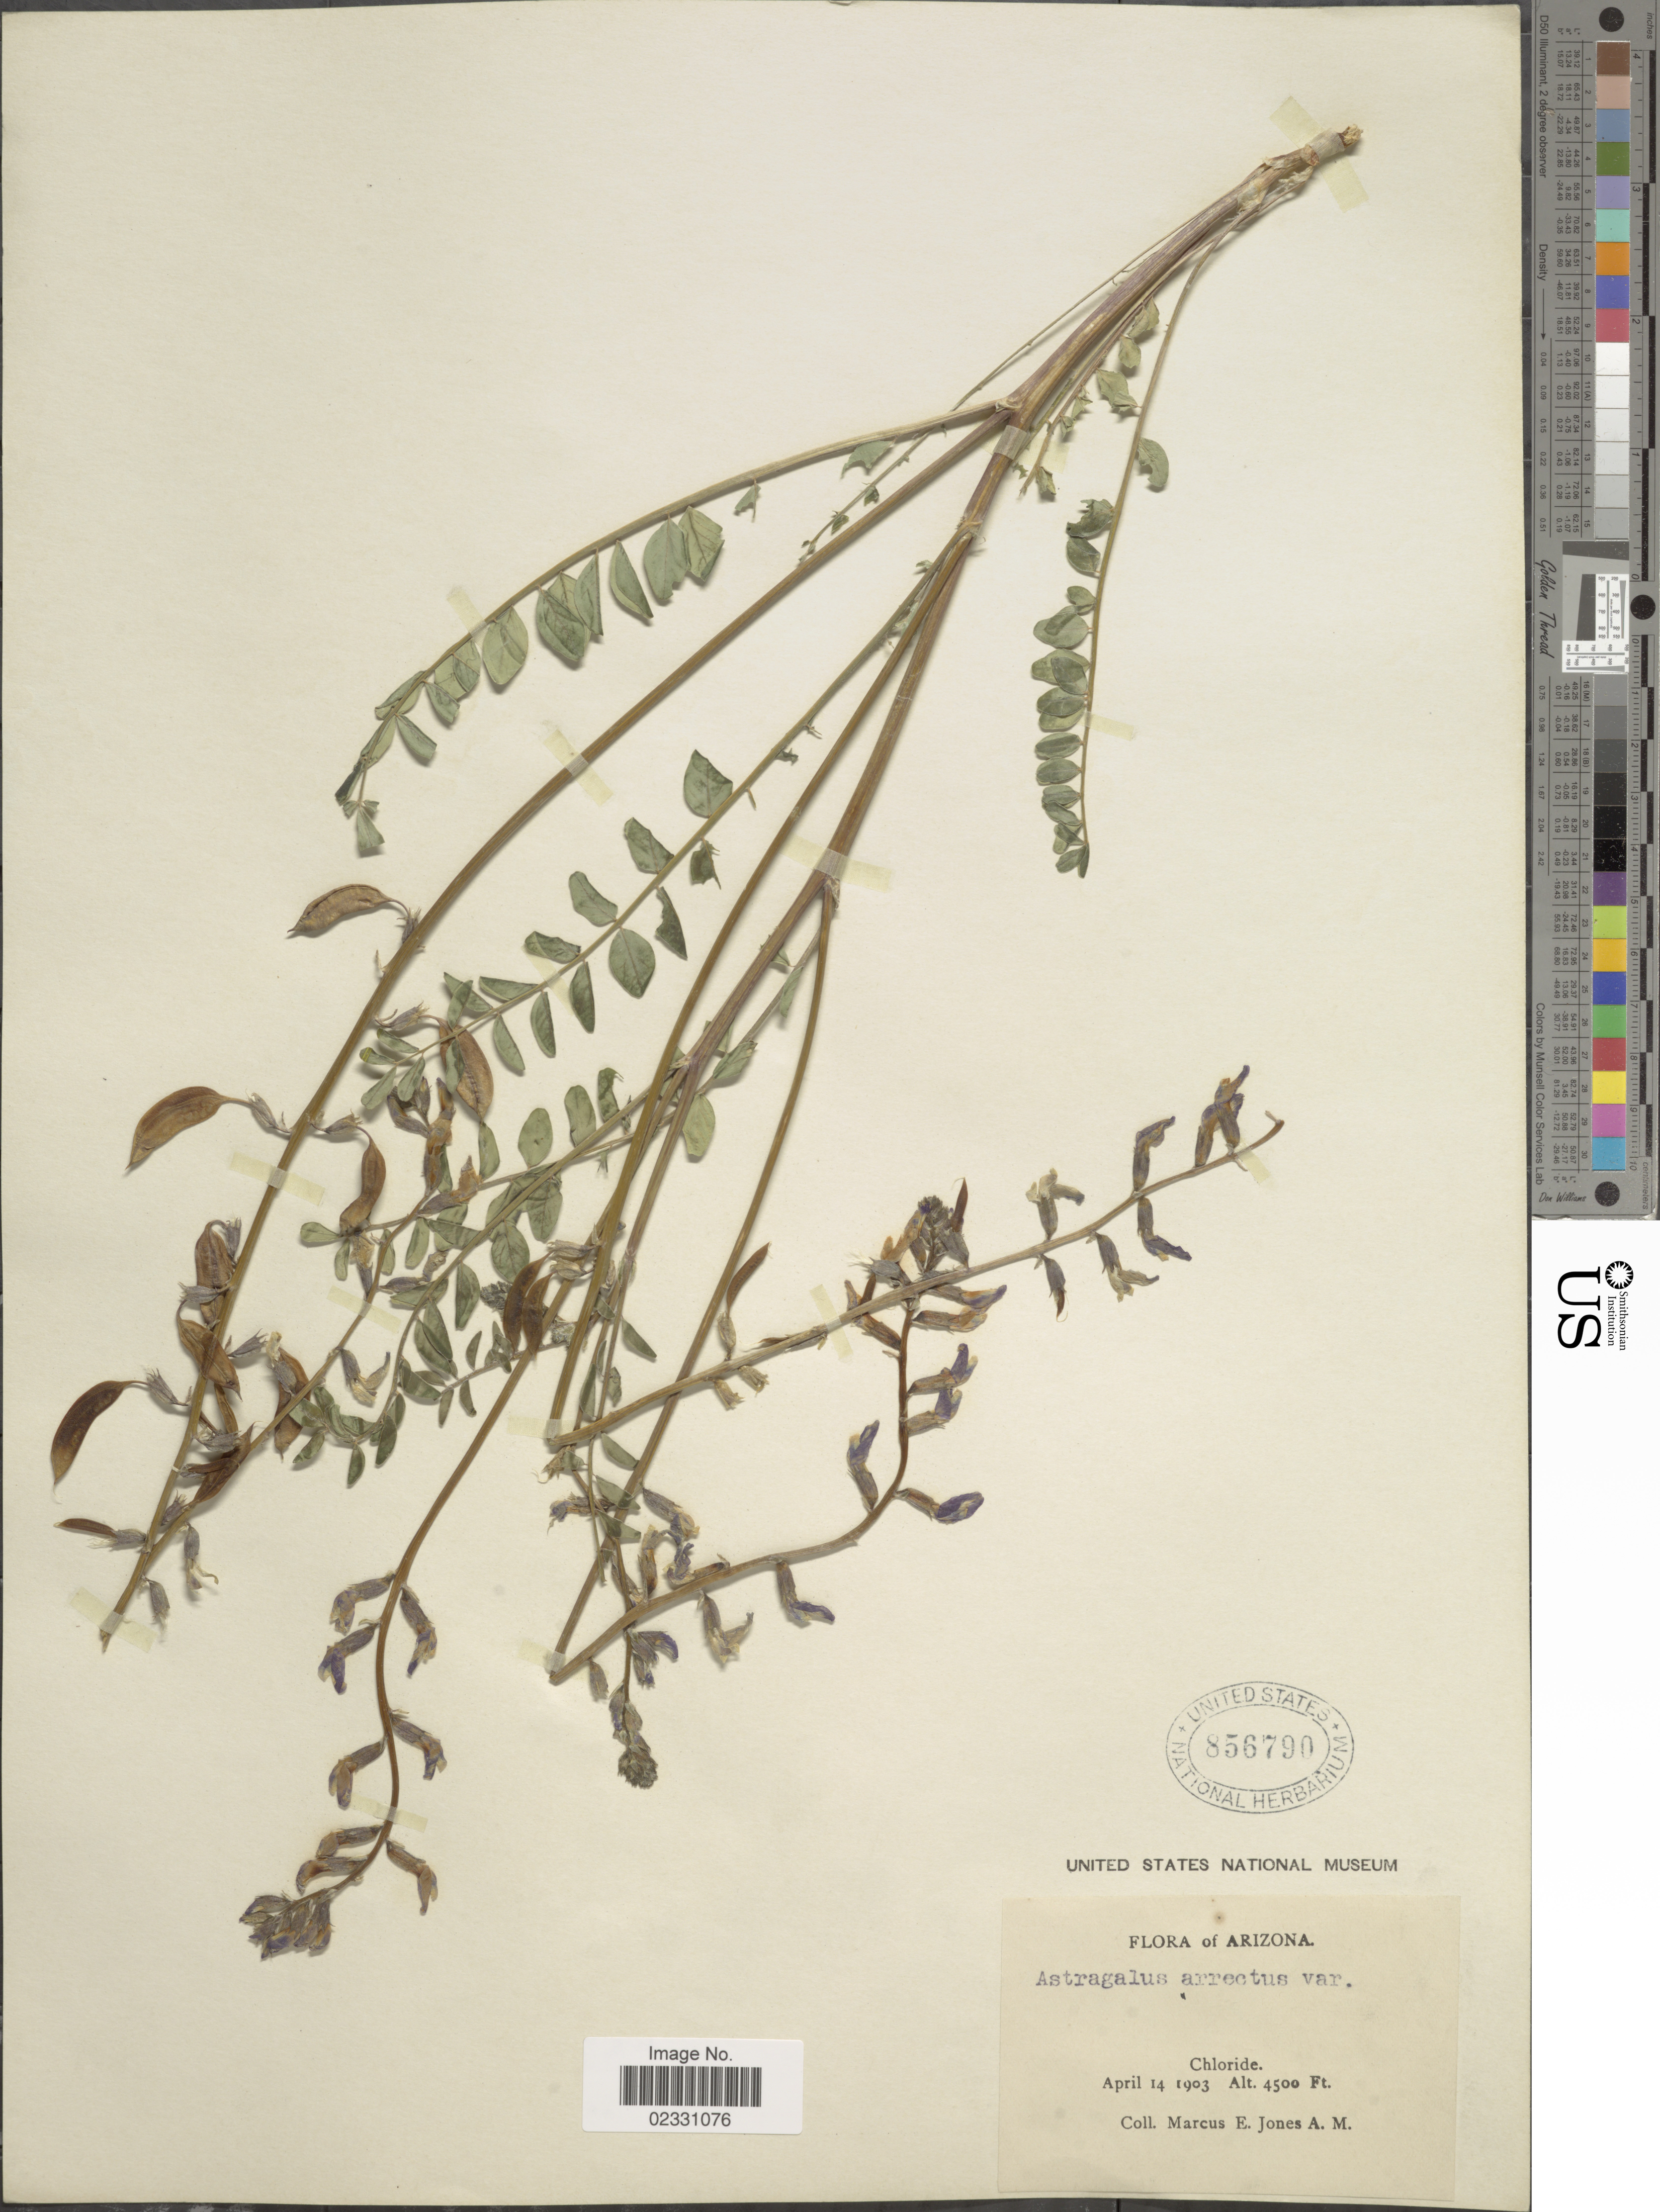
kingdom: Plantae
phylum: Tracheophyta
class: Magnoliopsida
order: Fabales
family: Fabaceae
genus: Astragalus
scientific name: Astragalus eremiticus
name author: E. Sheld.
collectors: M. E. Jones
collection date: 1903-04-14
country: United States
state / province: Arizona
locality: Chloride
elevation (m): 1372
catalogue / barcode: US 856790